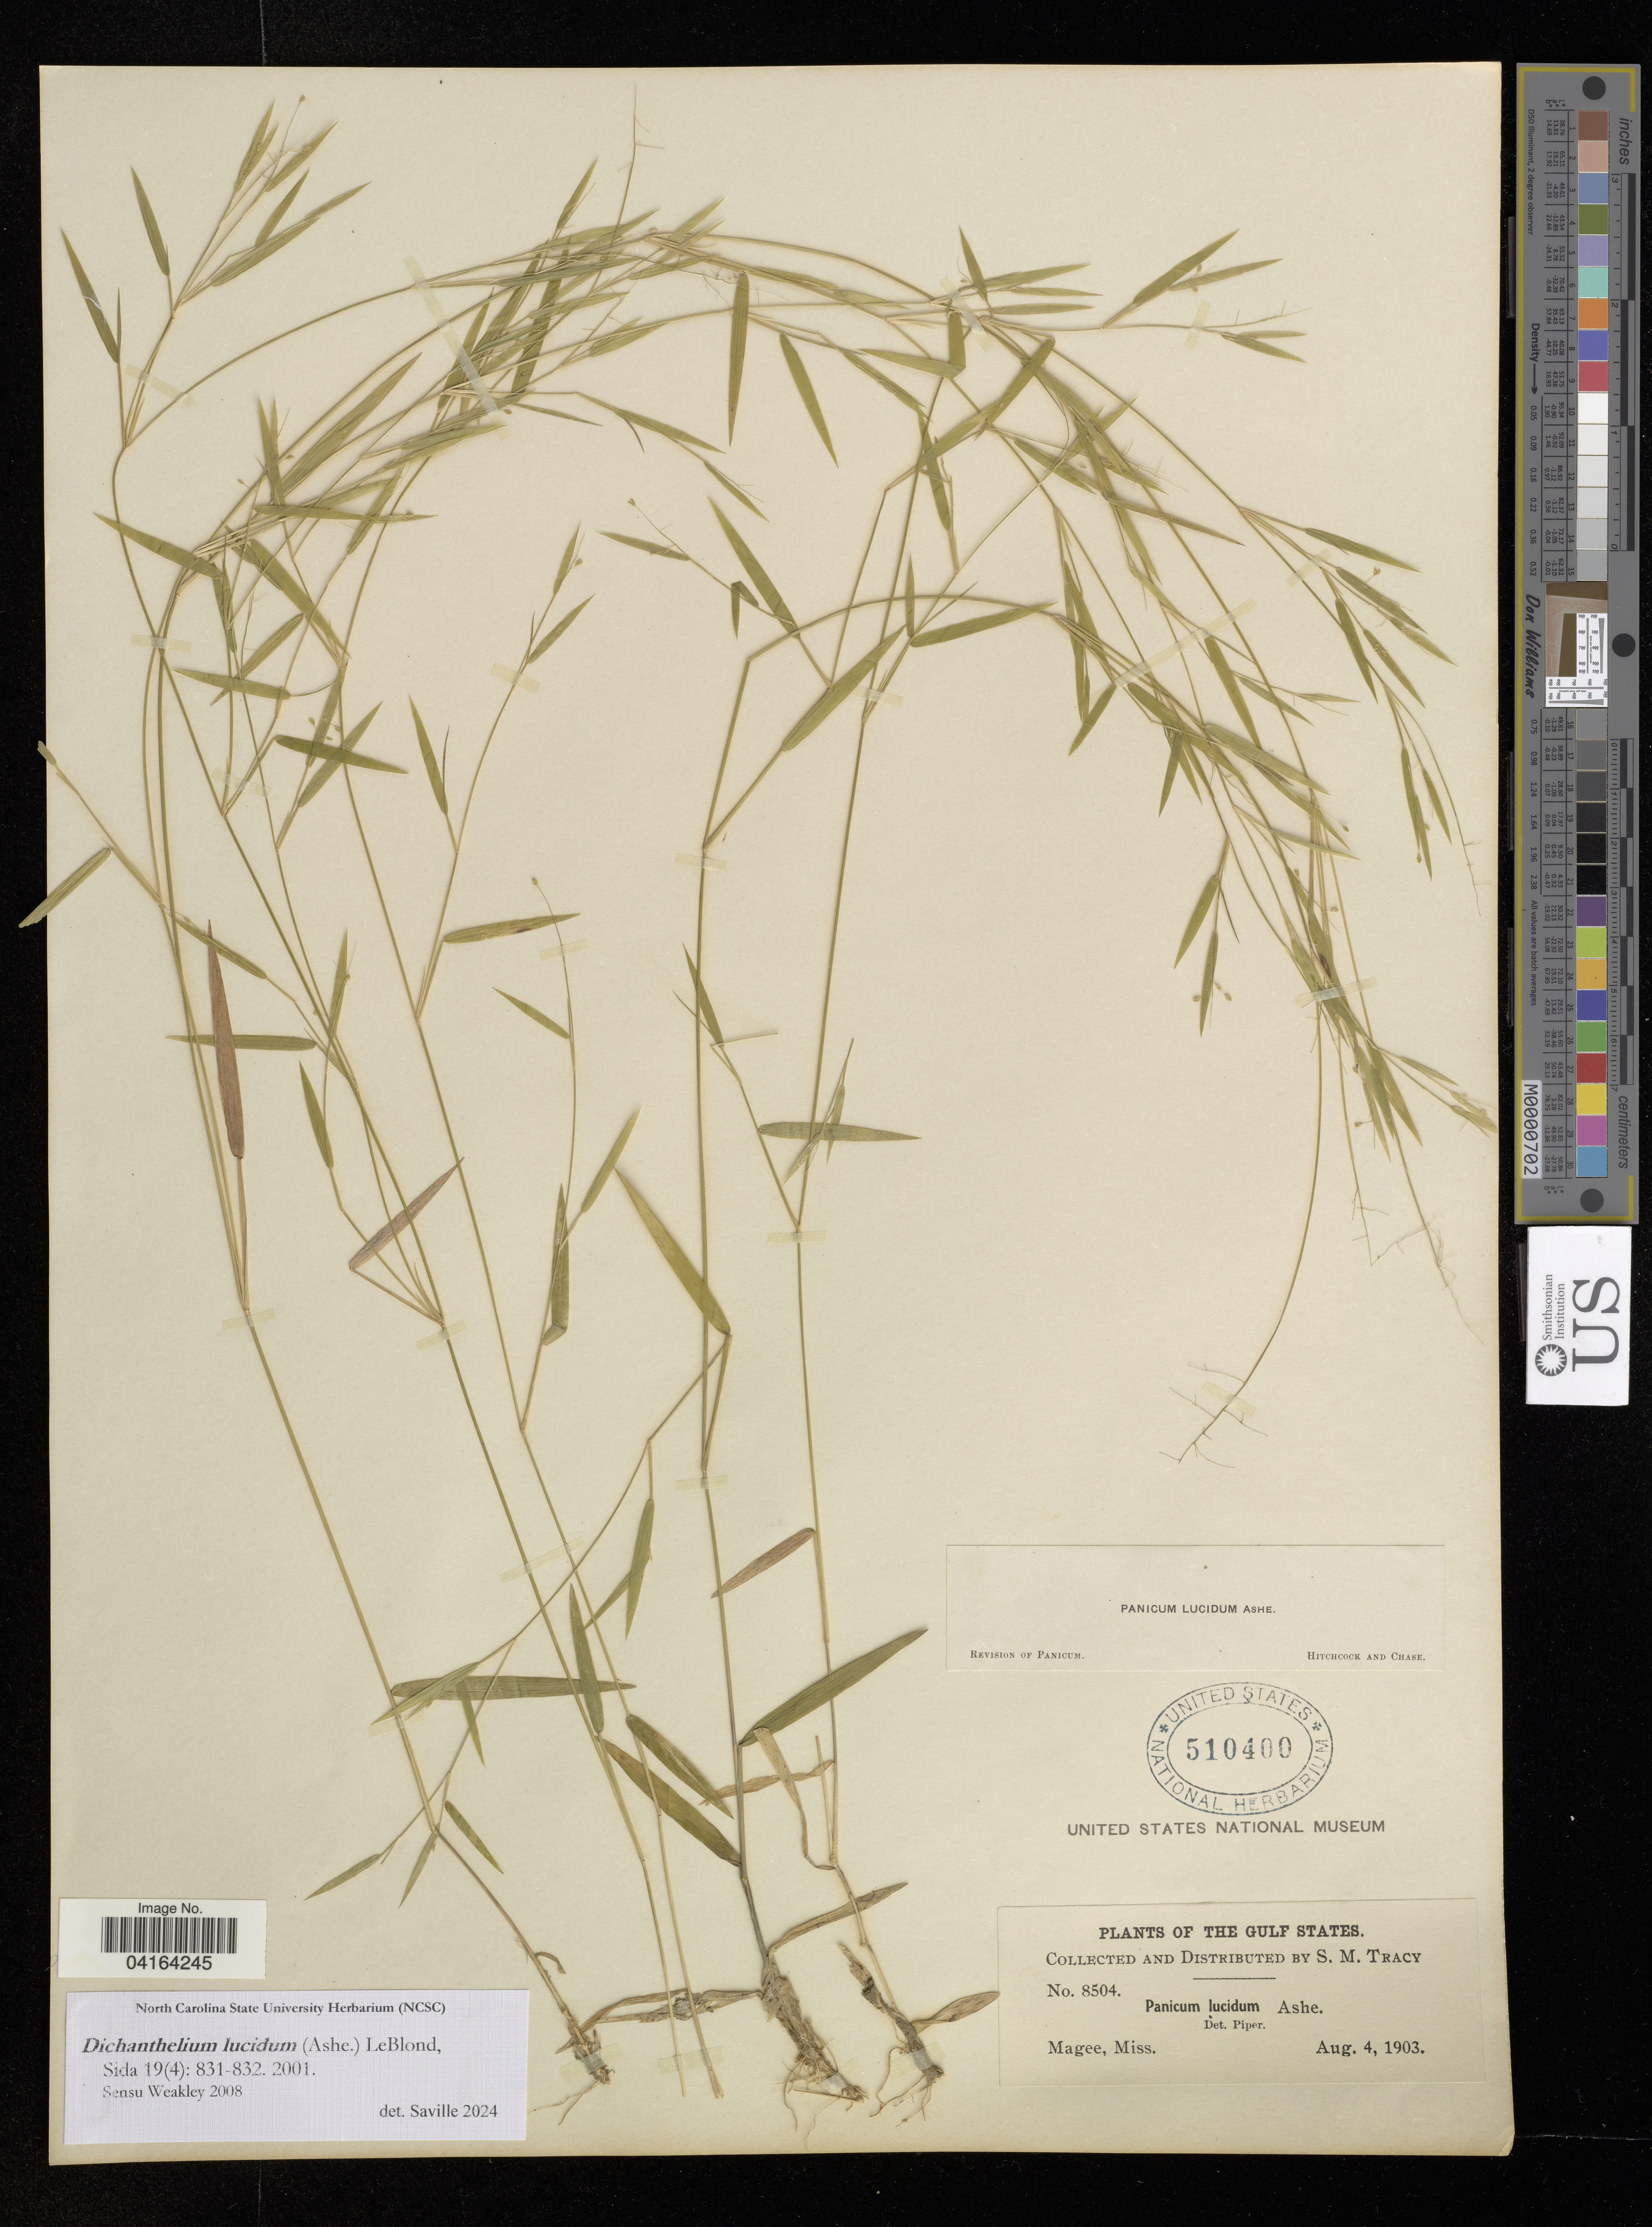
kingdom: Plantae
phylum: Tracheophyta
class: Liliopsida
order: Poales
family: Poaceae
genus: Dichanthelium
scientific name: Dichanthelium lucidum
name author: (Ashe) LeBlond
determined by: Saville, A. C., (NCSC), North Carolina State University (UNITED STATES)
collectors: S. Tracey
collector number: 8504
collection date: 1903-08-04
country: United States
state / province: Mississippi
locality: The Gulf States. Magee.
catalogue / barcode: US 510400